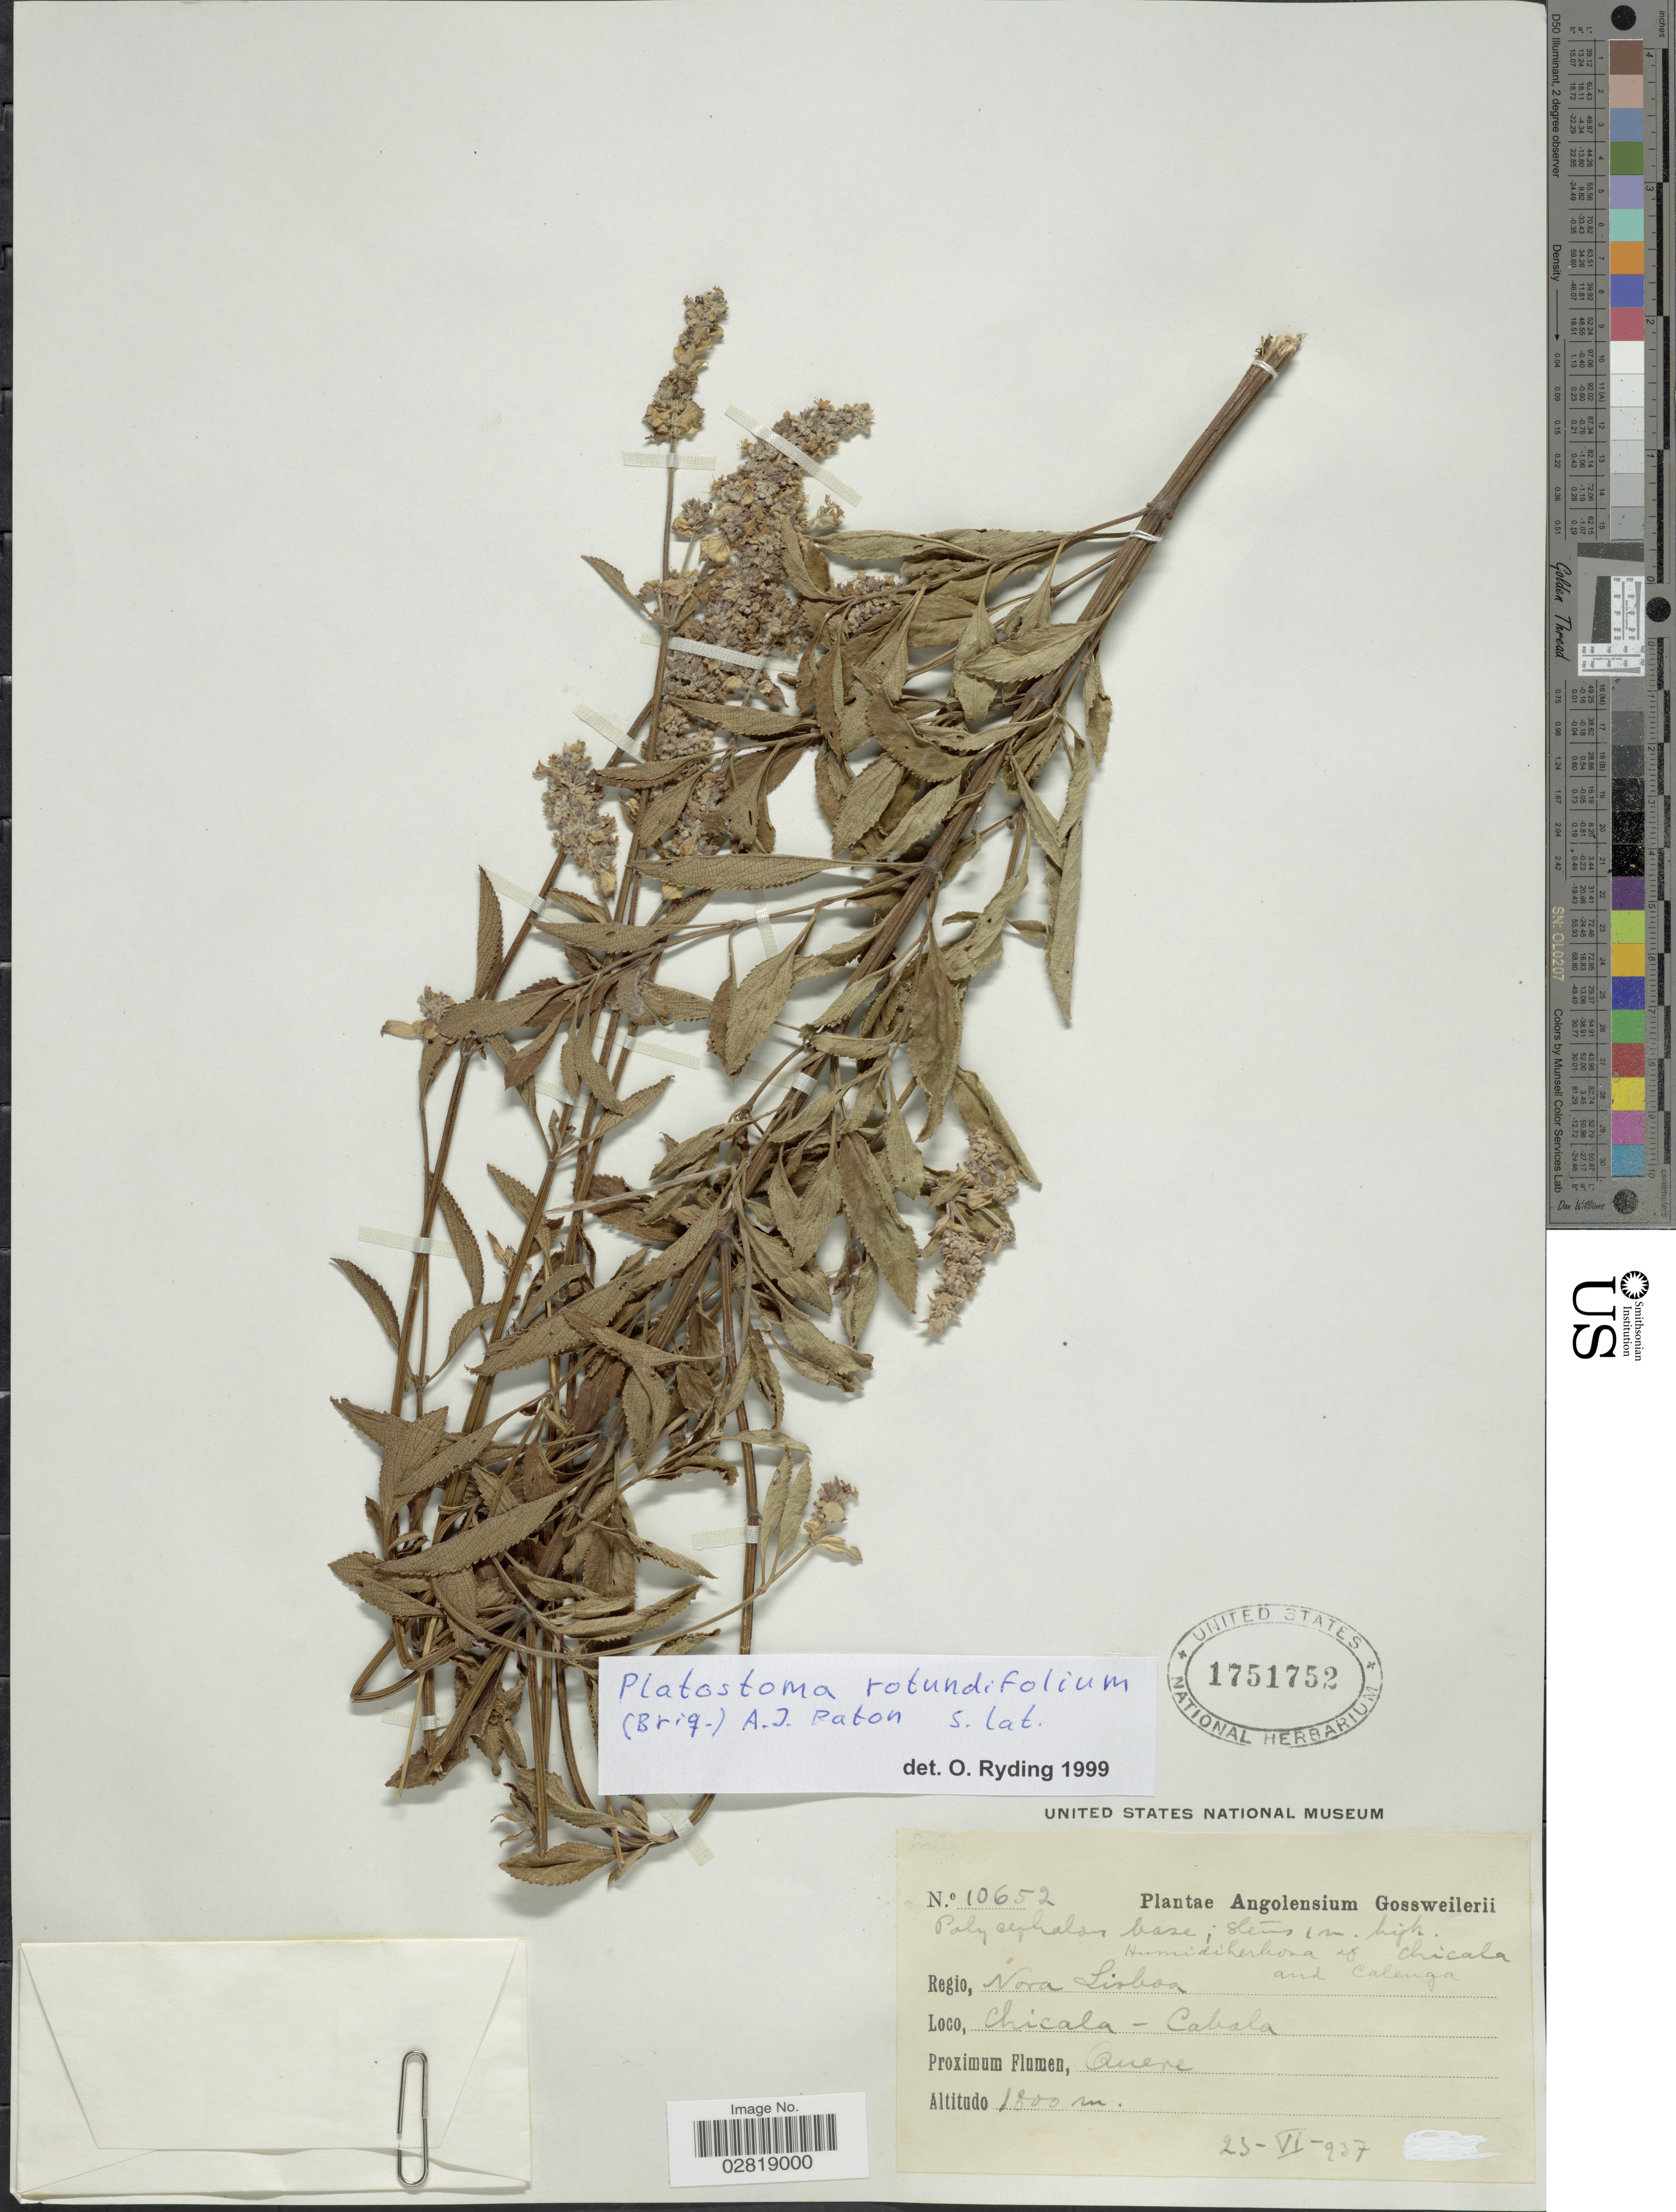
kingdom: Plantae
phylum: Tracheophyta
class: Magnoliopsida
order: Lamiales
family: Lamiaceae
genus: Platostoma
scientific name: Platostoma rotundifolium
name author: (Briq.) A.J. Paton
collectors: -. Gossweiler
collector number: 10652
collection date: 1937-06-23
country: Angola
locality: Angolensium. Regio, Nova Lisboa. Chicala - Cabala.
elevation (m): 1800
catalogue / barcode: US 1751752